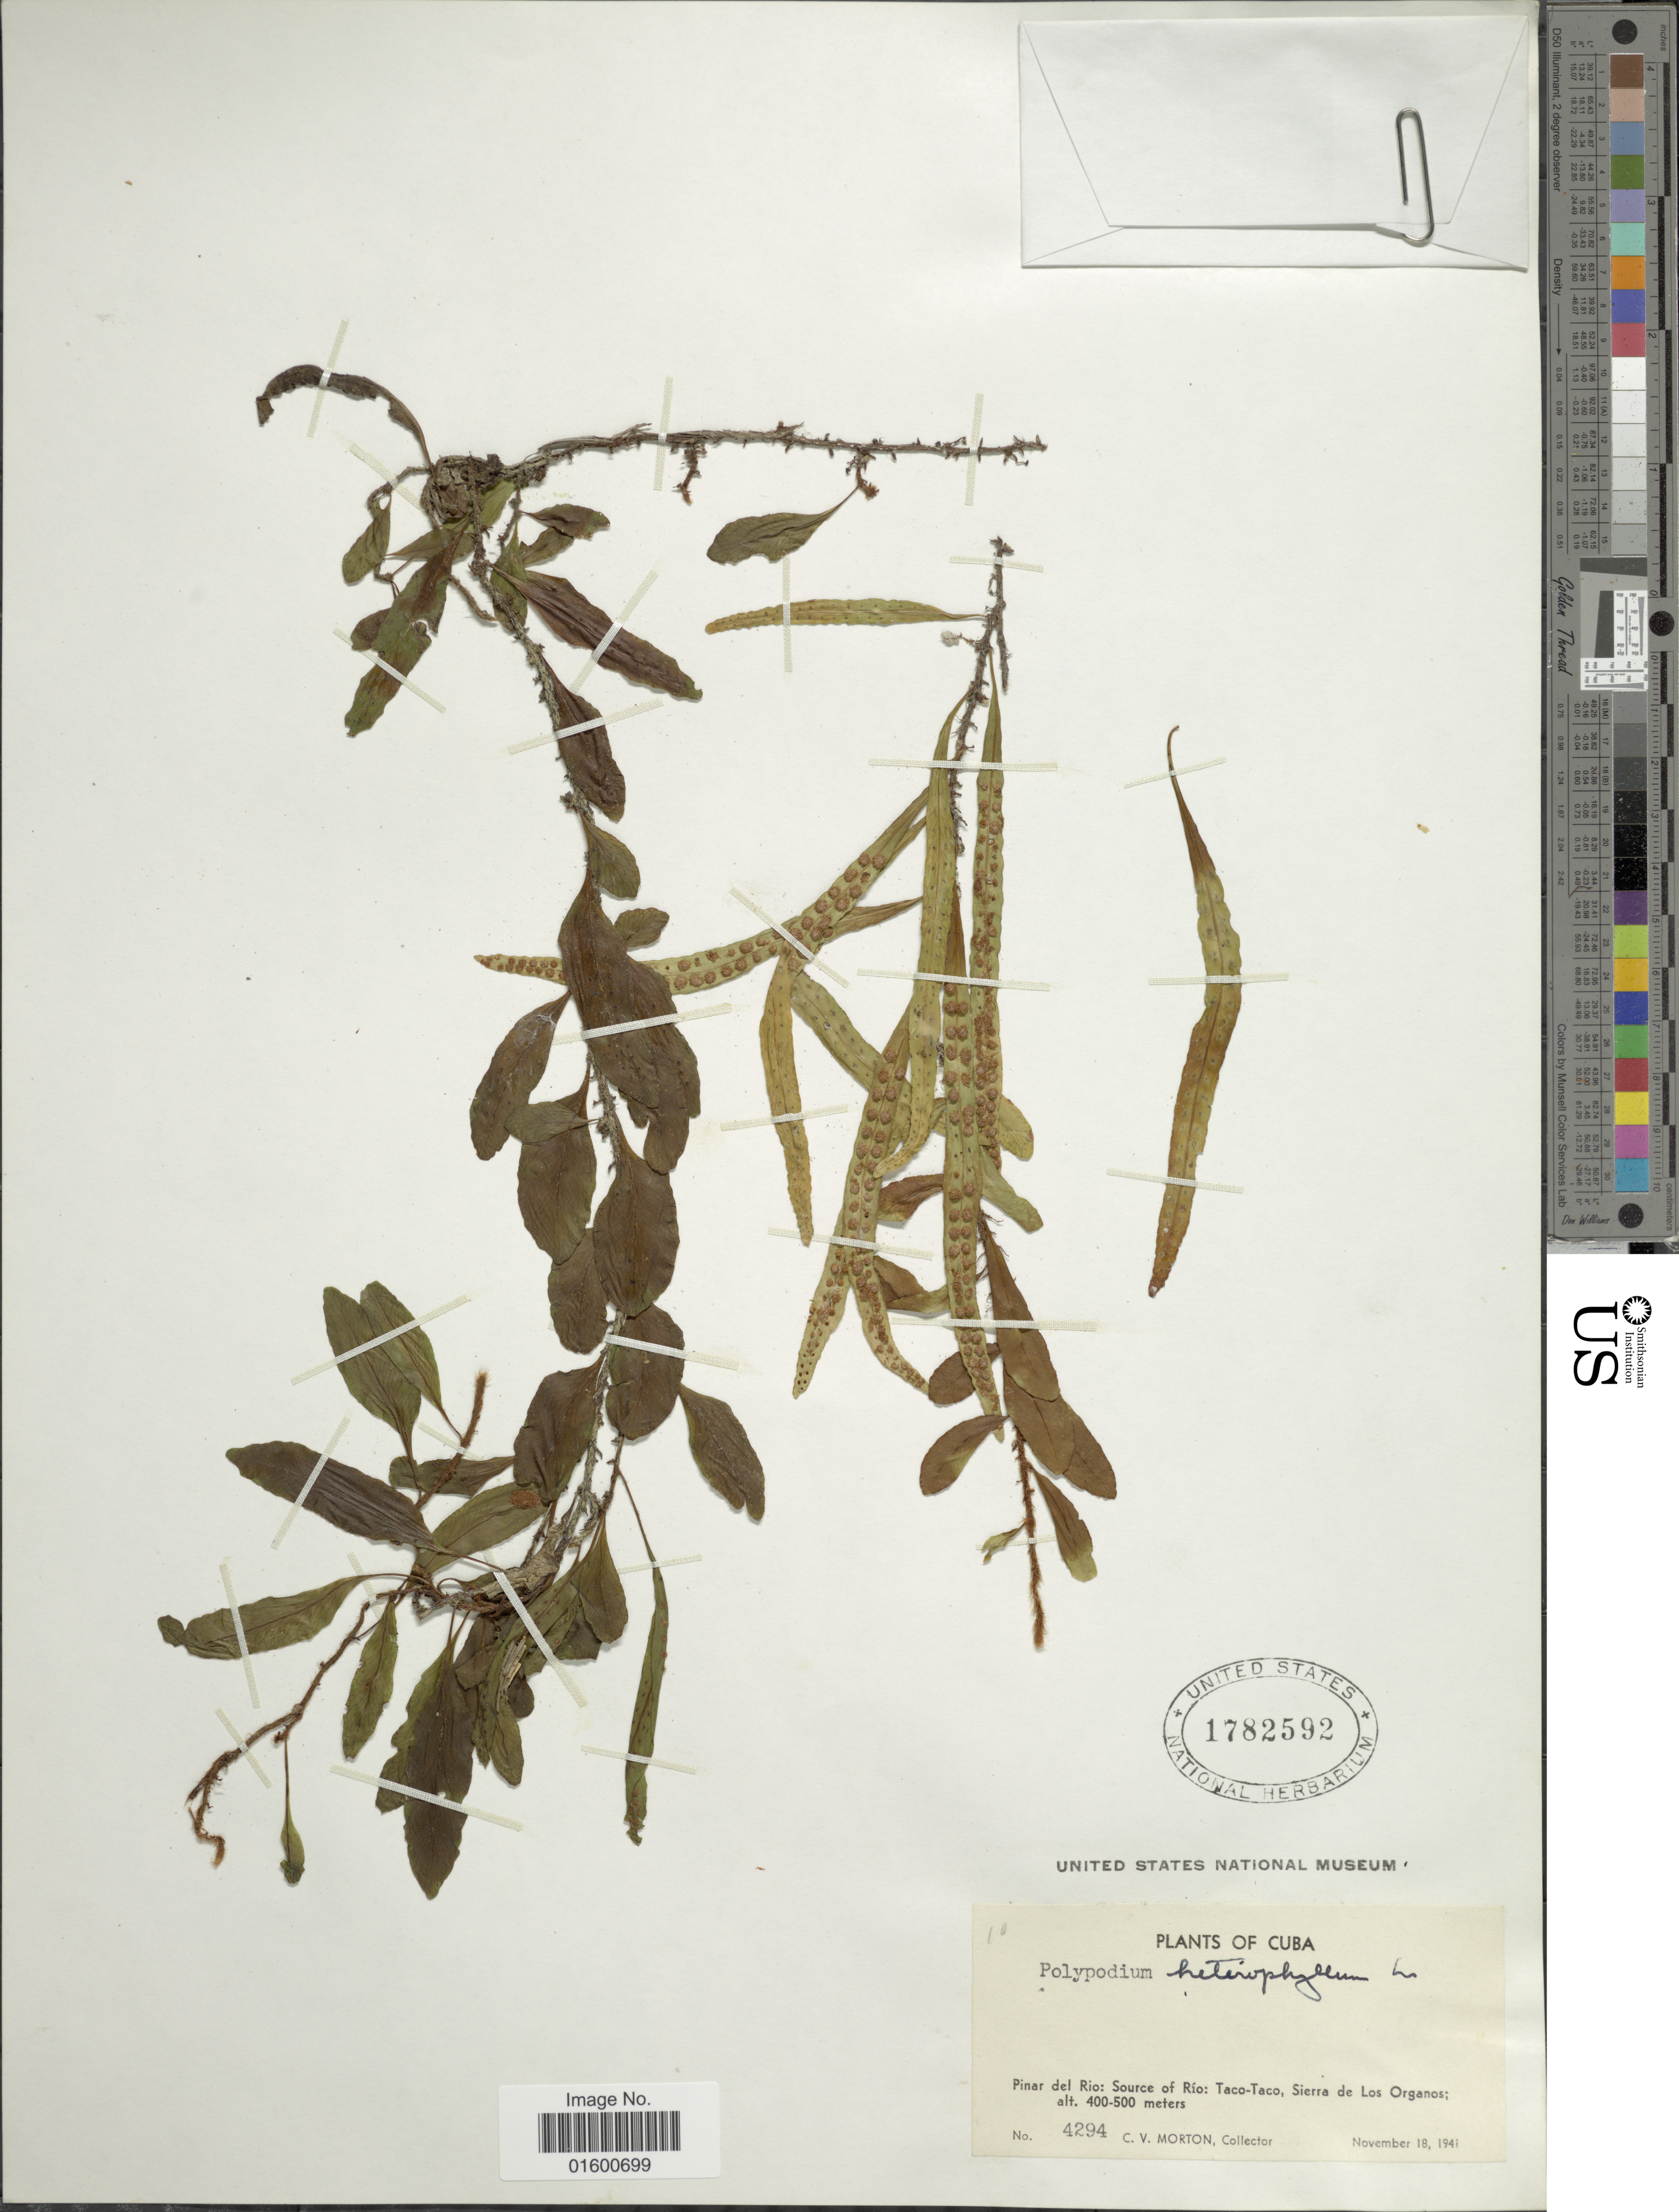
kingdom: Plantae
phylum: Tracheophyta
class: Polypodiopsida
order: Polypodiales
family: Polypodiaceae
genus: Microgramma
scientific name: Microgramma heterophylla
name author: (L.) Wherry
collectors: C. V. Morton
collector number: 4294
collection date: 1941-11-18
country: Cuba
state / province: Pinar del Río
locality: Pinar del Rio, Source of Rio, Taco-Taco, Sierra de Los Organos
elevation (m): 400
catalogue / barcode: US 1782592